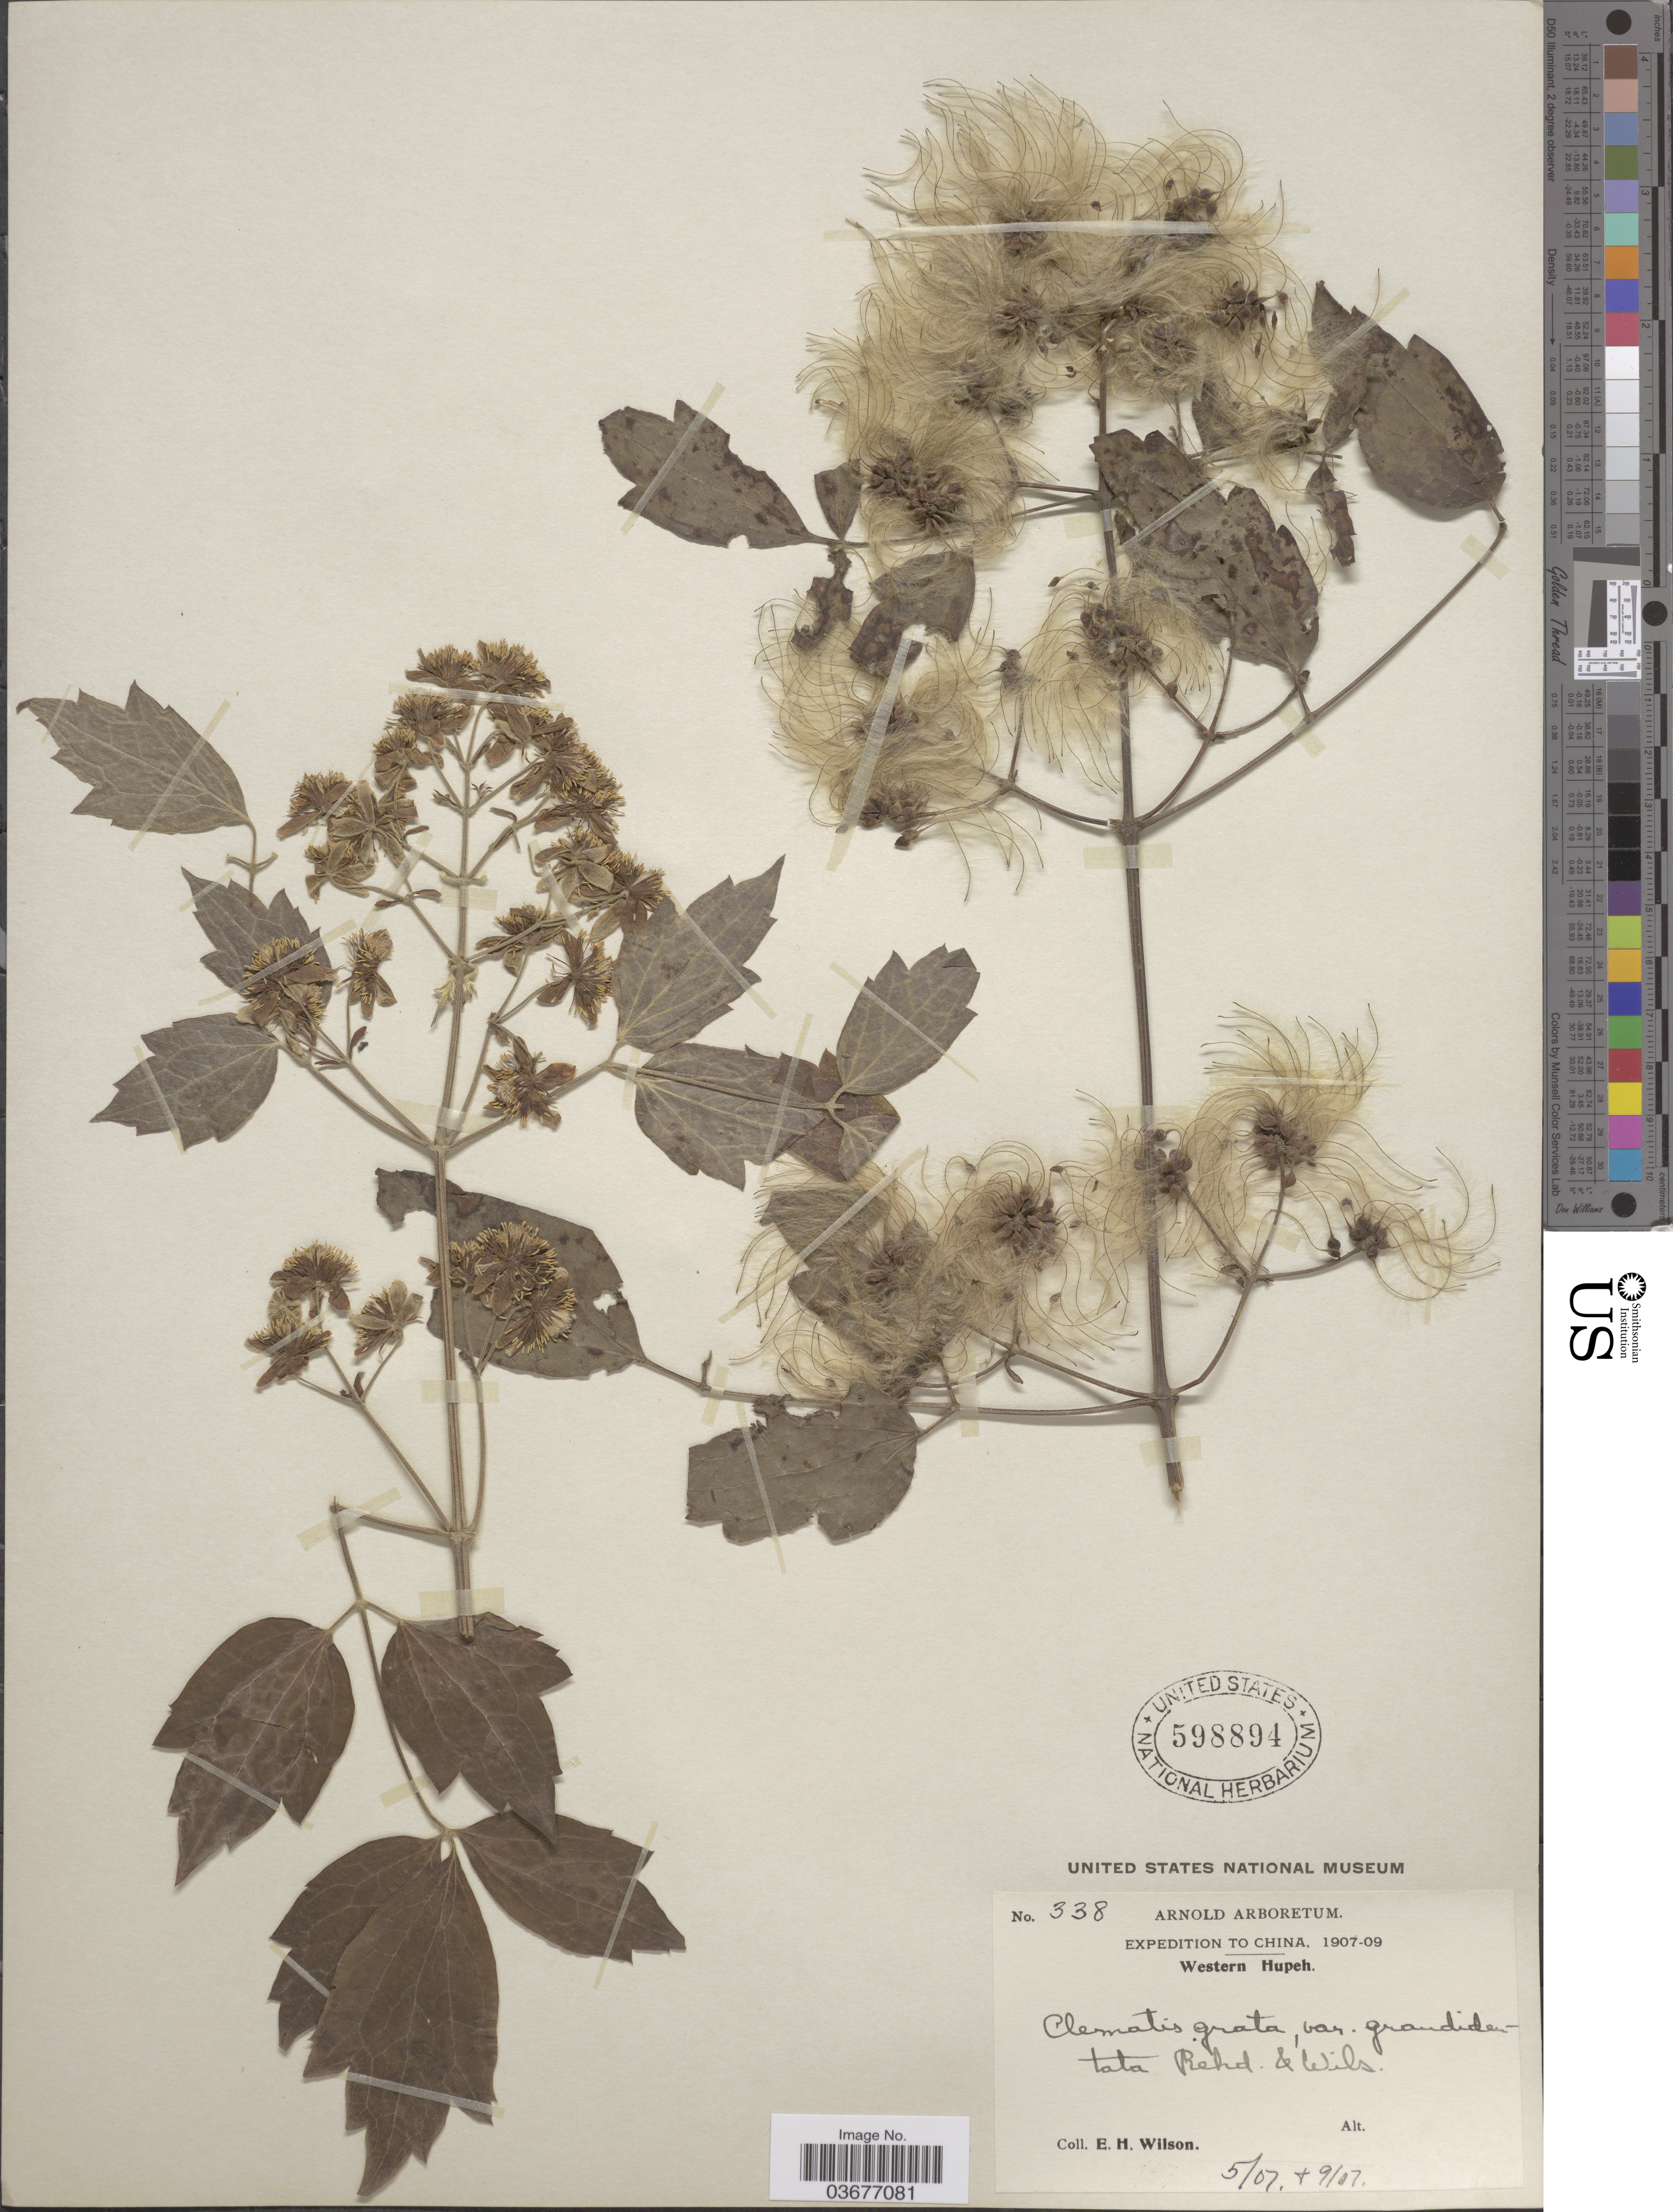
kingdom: Plantae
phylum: Tracheophyta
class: Magnoliopsida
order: Ranunculales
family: Ranunculaceae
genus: Clematis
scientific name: Clematis grata var. grandidentata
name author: Rehder & E.H. Wilson in Sarg.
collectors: E. Wilson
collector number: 338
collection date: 1907-05/1907-09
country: China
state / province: Hubei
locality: Western Hupeh.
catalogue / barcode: US 598894